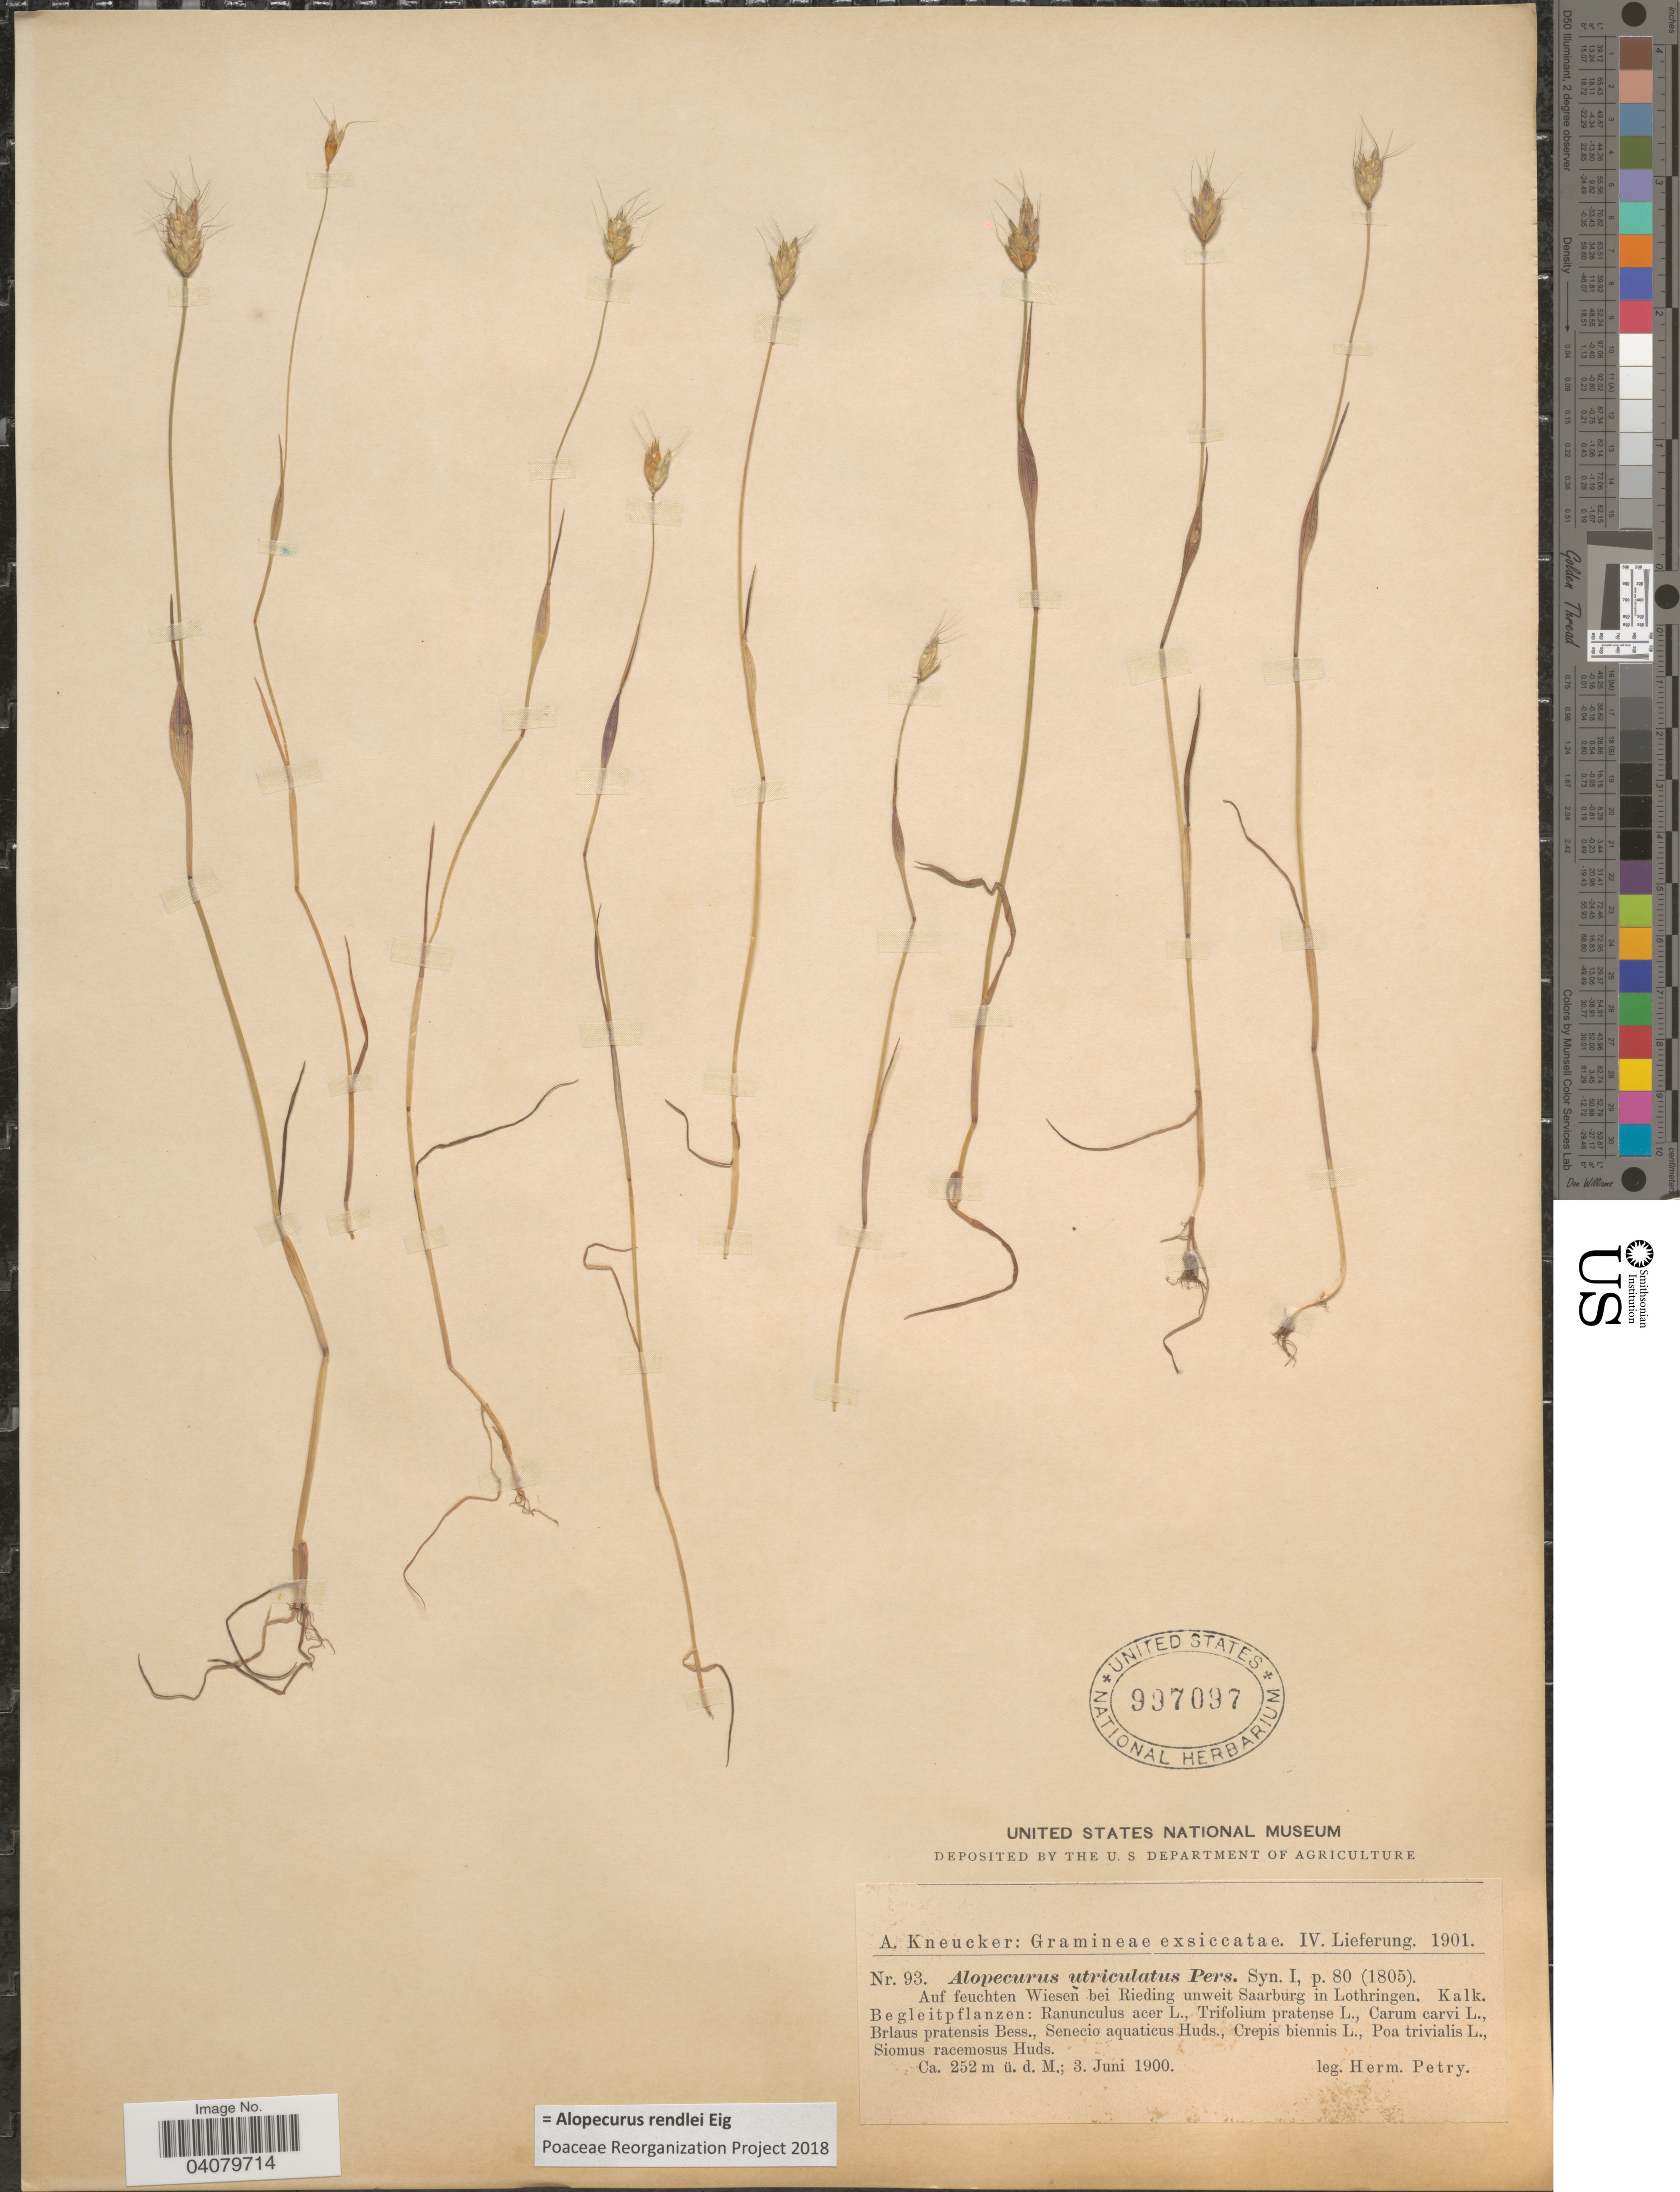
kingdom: Plantae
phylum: Tracheophyta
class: Liliopsida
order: Poales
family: Poaceae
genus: Alopecurus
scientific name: Alopecurus rendlei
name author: Eig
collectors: H. Petry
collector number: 93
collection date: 1900-06-03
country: Germany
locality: Auf feuchten Wiesen bei Rieding unweit Saarburg in Lothringen.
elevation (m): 252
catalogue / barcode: US 997097